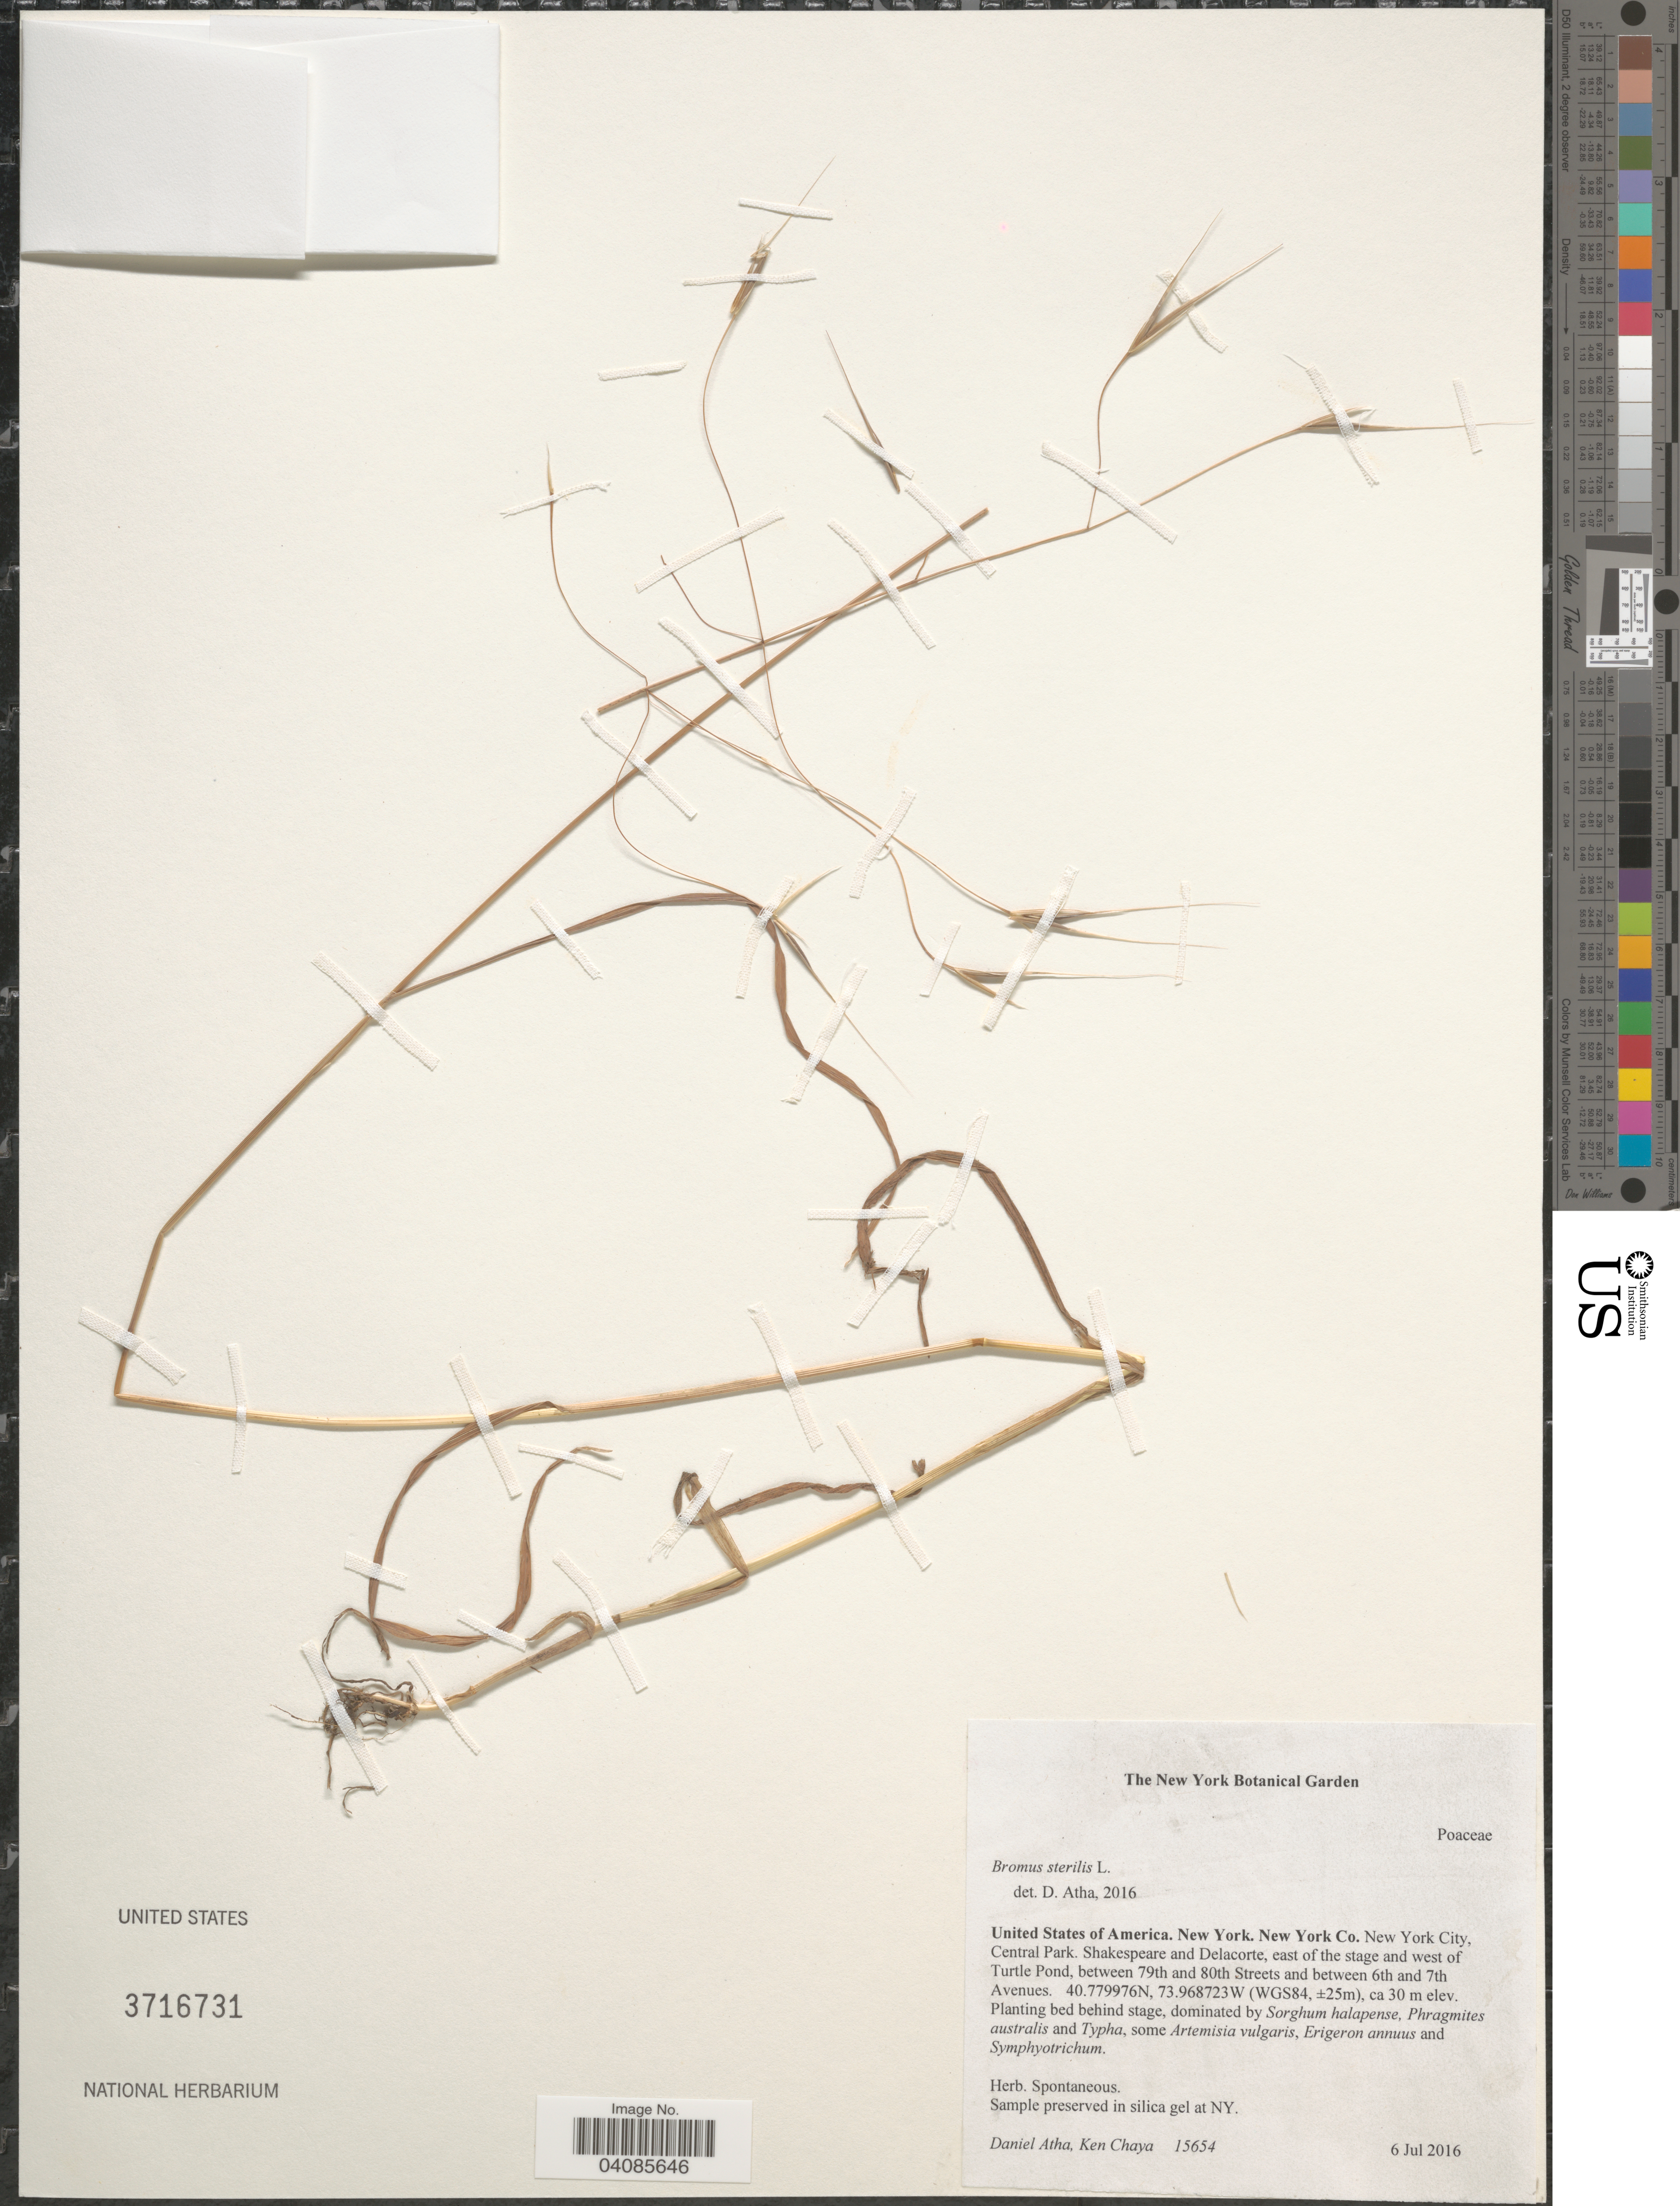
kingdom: Plantae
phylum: Tracheophyta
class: Liliopsida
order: Poales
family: Poaceae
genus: Bromus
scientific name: Bromus sterilis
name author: L.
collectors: D. Atha & K. Chaya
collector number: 15654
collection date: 2016-07-06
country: United States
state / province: New York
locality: New York Co. New York City. Central Park. Shakespeare and Delacorte, east of the stage and west of Turtle Pond, between 79th and 80th Streets and between 6th and 7th Avenues. (WGS84, ± 25m).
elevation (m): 30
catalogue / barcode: US 3716731